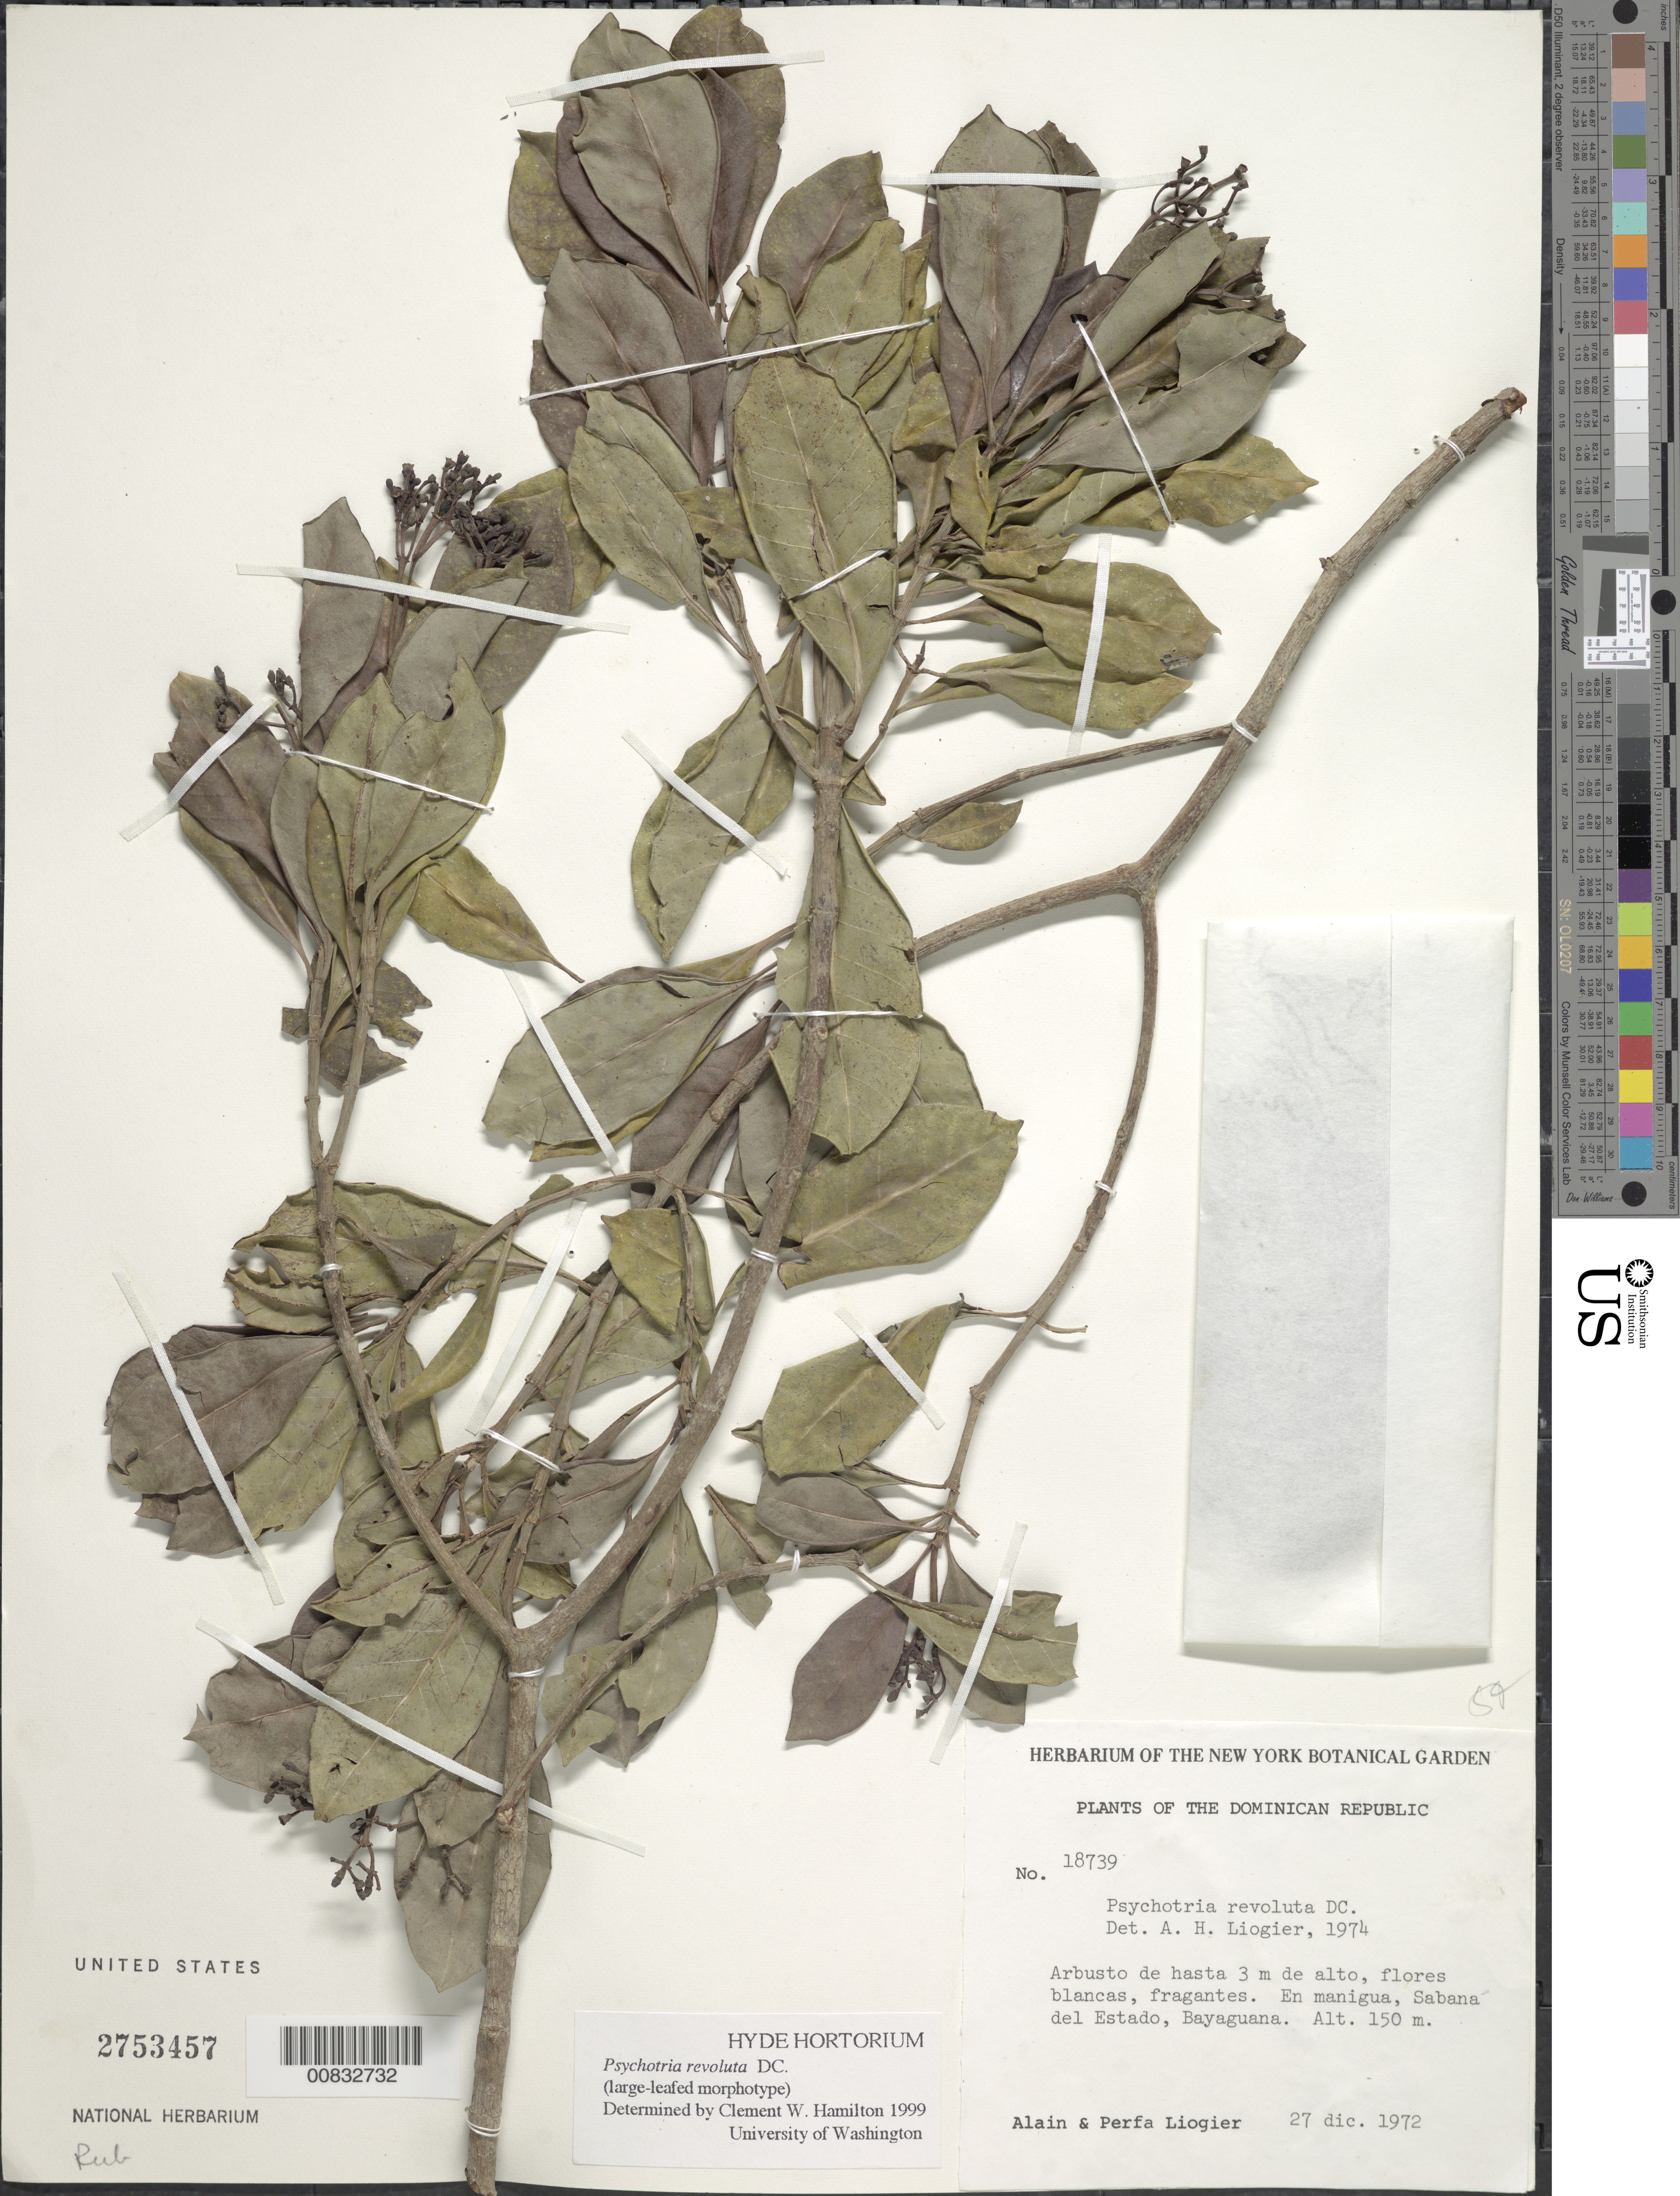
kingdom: Plantae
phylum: Tracheophyta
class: Magnoliopsida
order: Gentianales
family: Rubiaceae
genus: Psychotria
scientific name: Psychotria revoluta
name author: DC.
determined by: Hamilton, C. W.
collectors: A. H. Liogier & M. P. Liogier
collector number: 18739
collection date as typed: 27 Dec 1972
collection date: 1972-12-27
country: Dominican Republic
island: Hispaniola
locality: Sabana del Estado, Bayaguana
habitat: En manigua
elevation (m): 150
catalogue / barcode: US 2753457